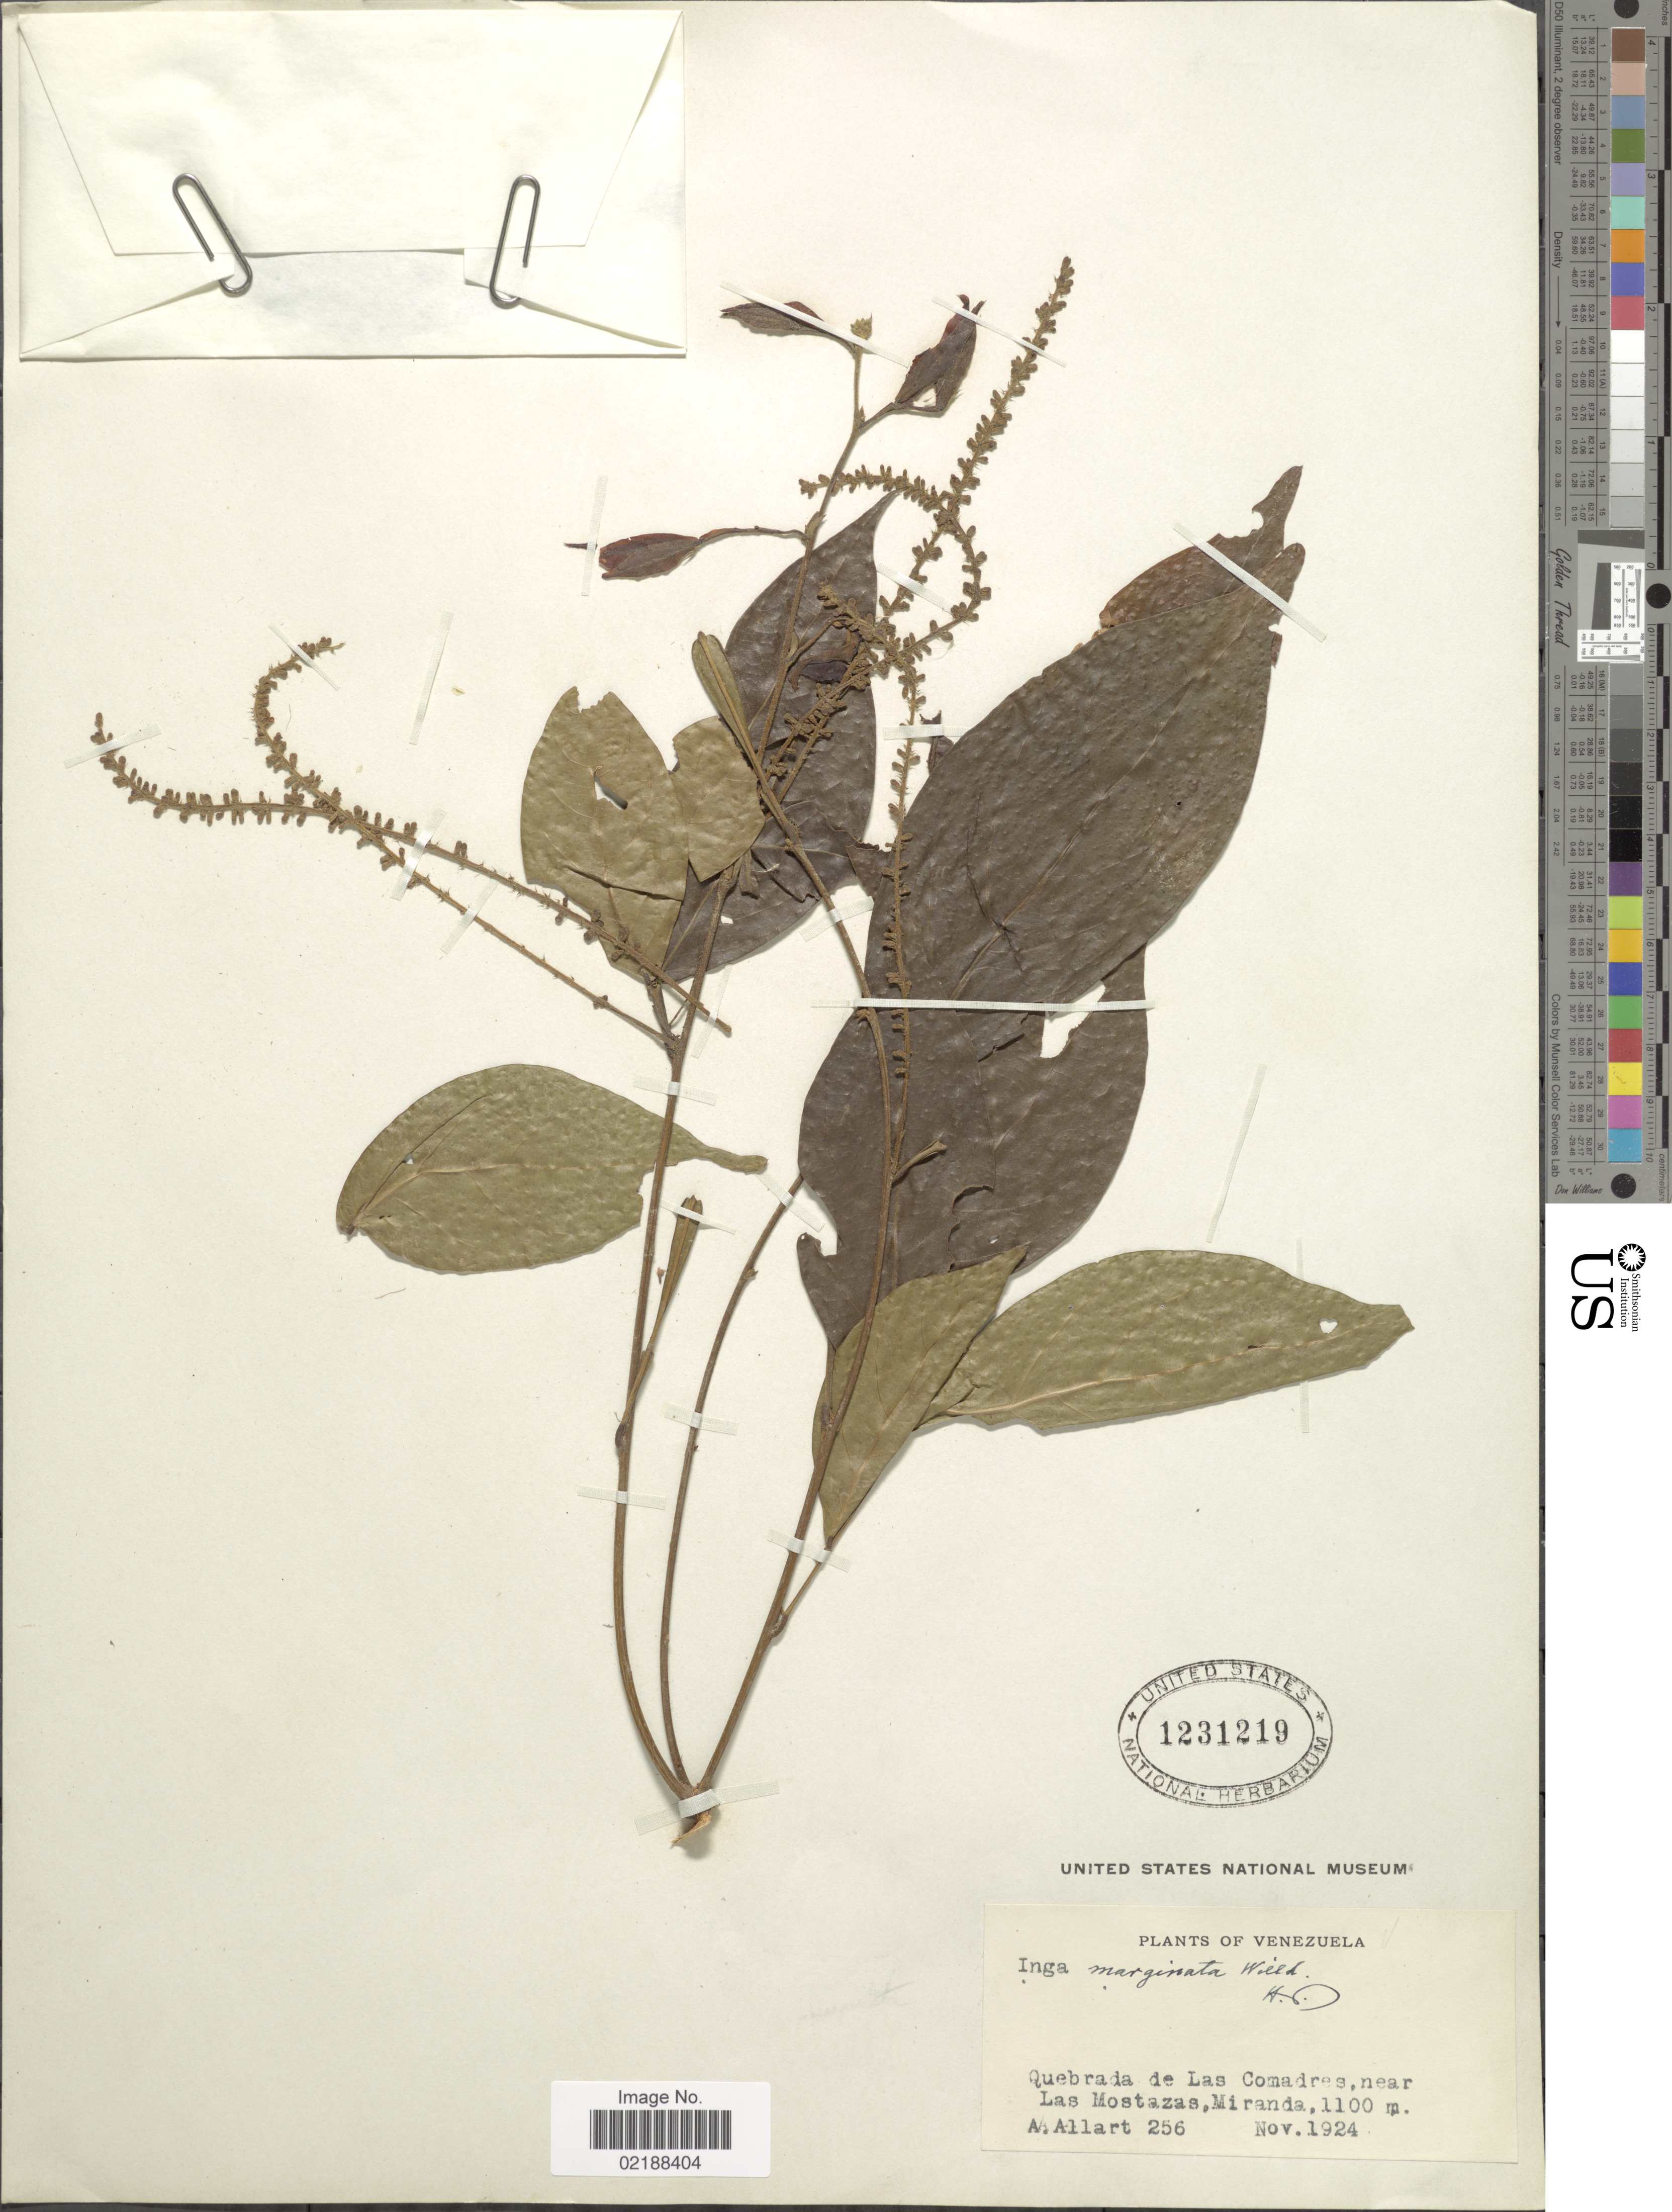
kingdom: Plantae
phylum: Tracheophyta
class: Magnoliopsida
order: Fabales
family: Fabaceae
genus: Inga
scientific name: Inga marginata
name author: Willd.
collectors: A. Allart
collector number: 256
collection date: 1924-11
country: Venezuela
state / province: Miranda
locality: Quebrada de Las Comadres near Las Mostazas.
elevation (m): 1100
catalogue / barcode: US 1231219